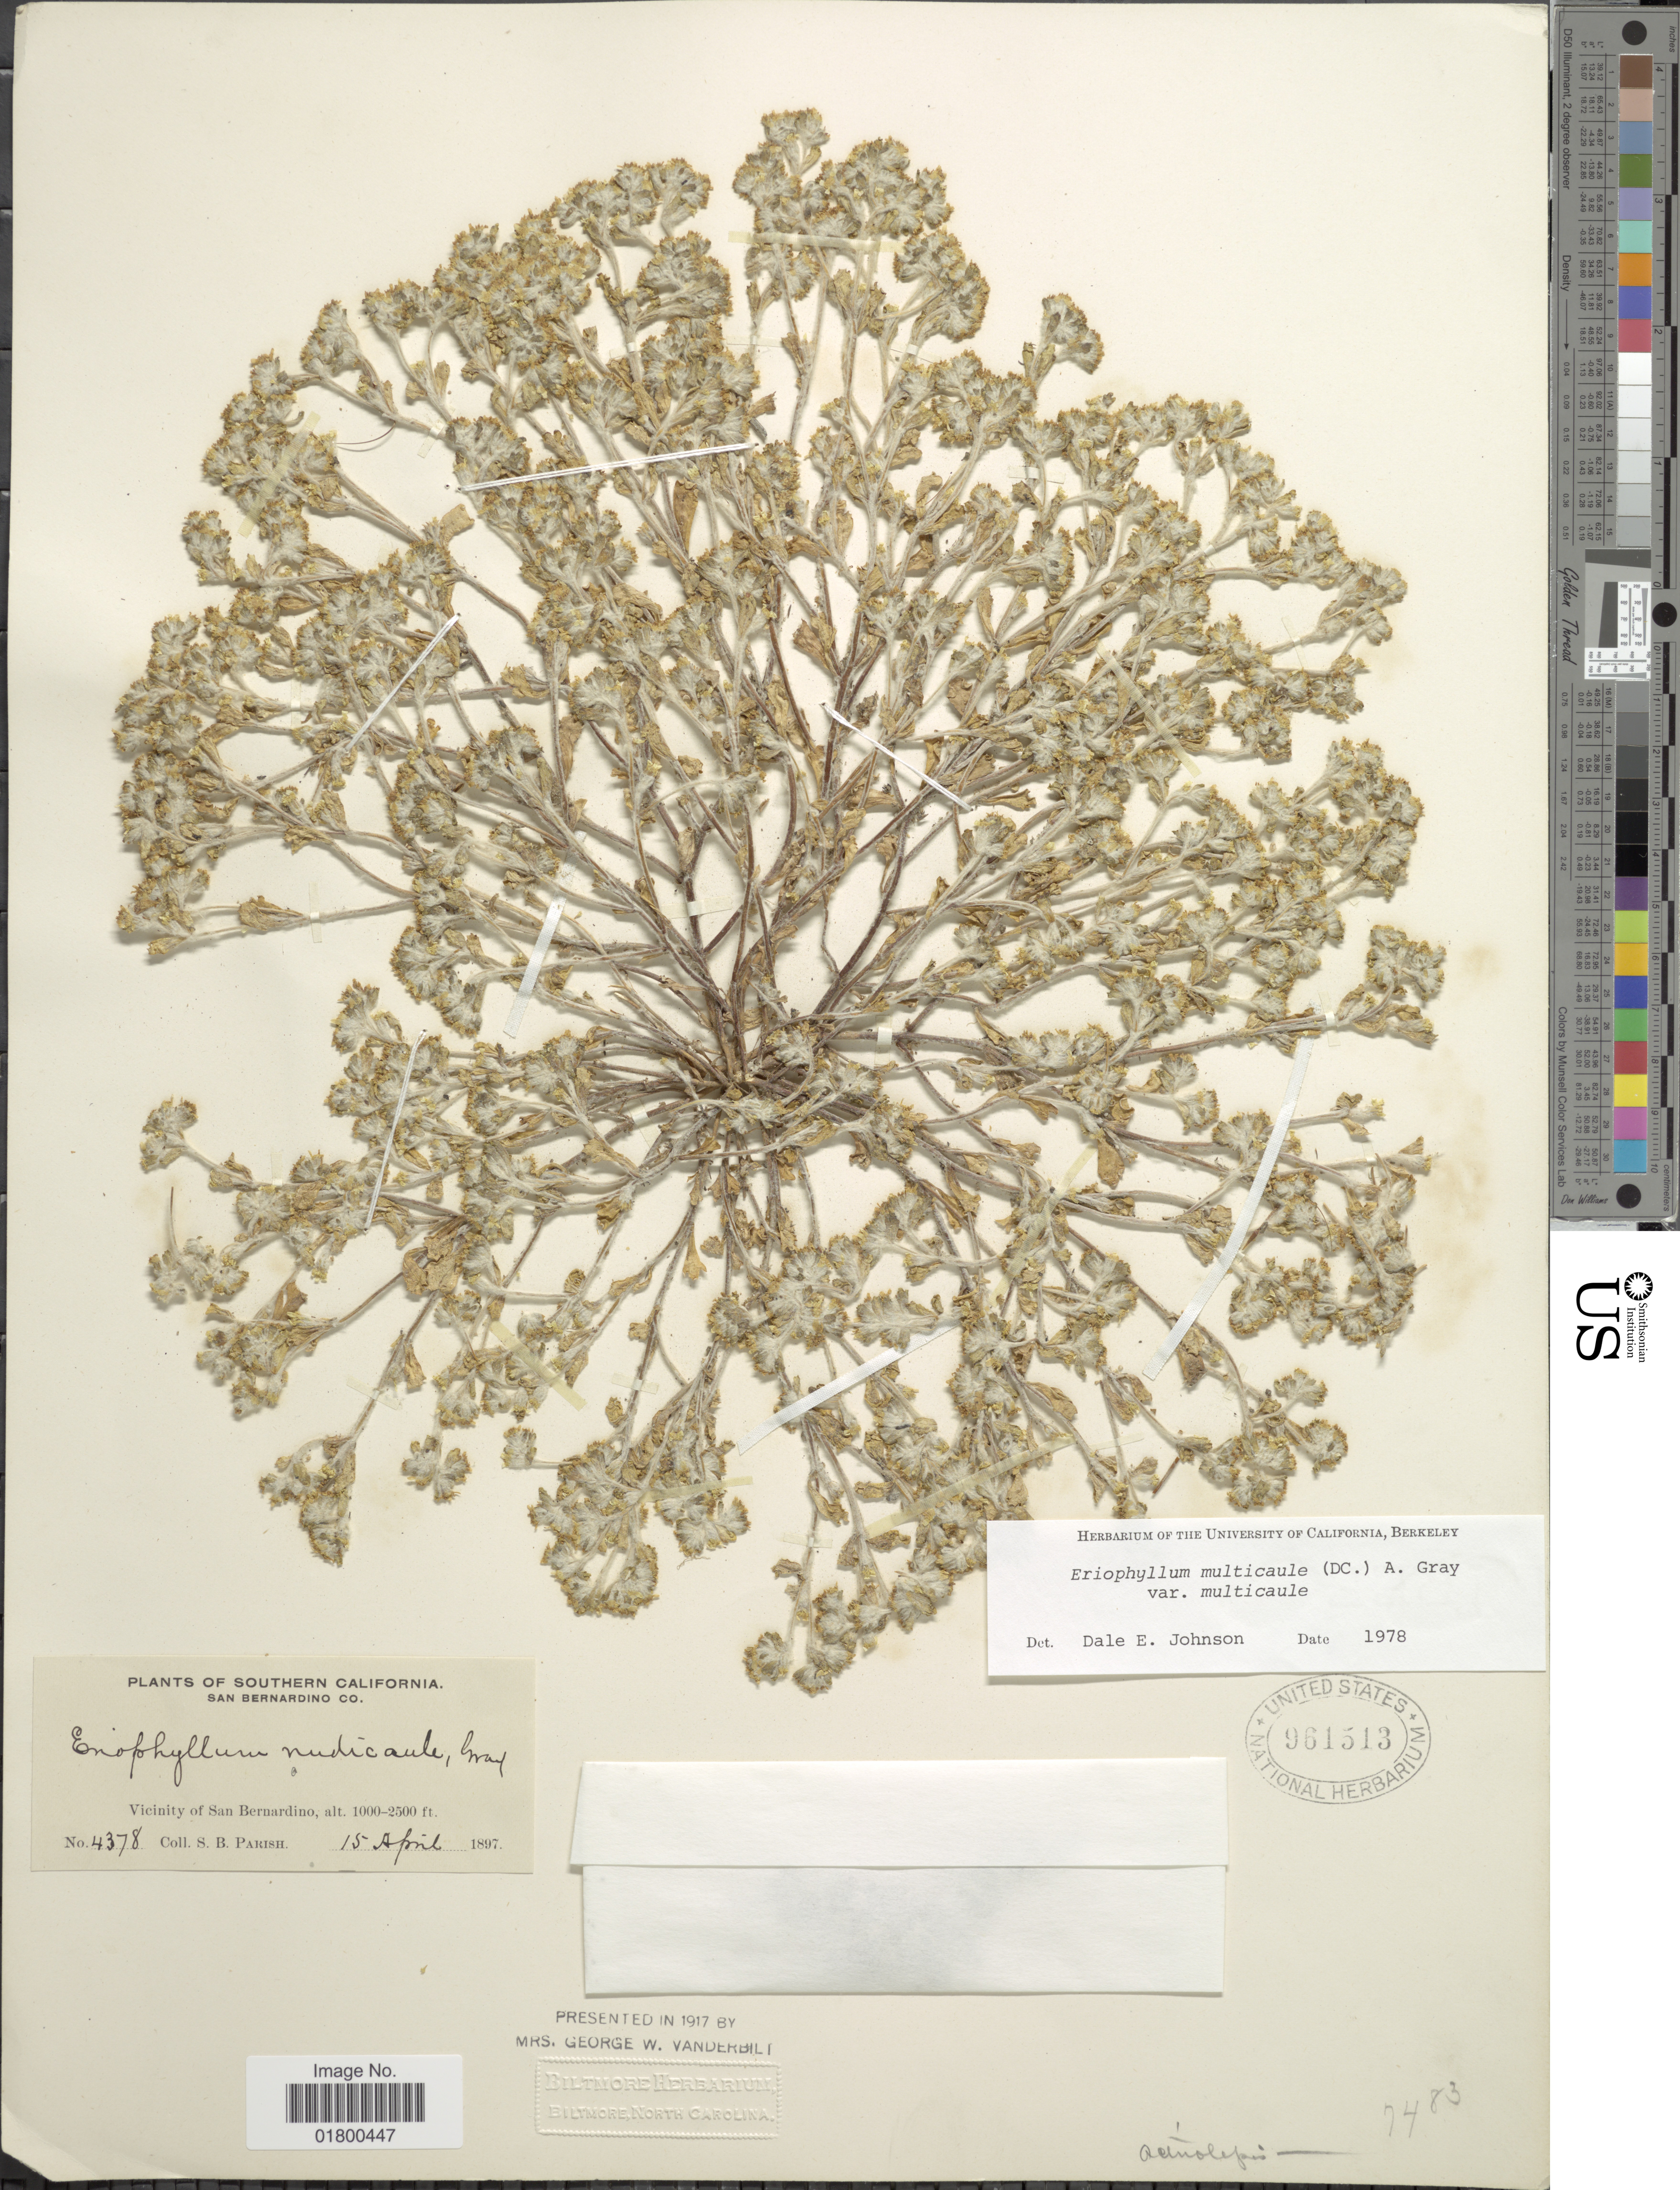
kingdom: Plantae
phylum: Tracheophyta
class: Magnoliopsida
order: Asterales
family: Asteraceae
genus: Eriophyllum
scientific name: Eriophyllum multicaule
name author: (DC.) A. Gray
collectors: S. B. Parish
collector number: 4378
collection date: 1897-04-15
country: United States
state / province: California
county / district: San Bernardino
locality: Southern California, San Bernardino Co., Vicinity of San Bernardino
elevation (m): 305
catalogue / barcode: US 961513